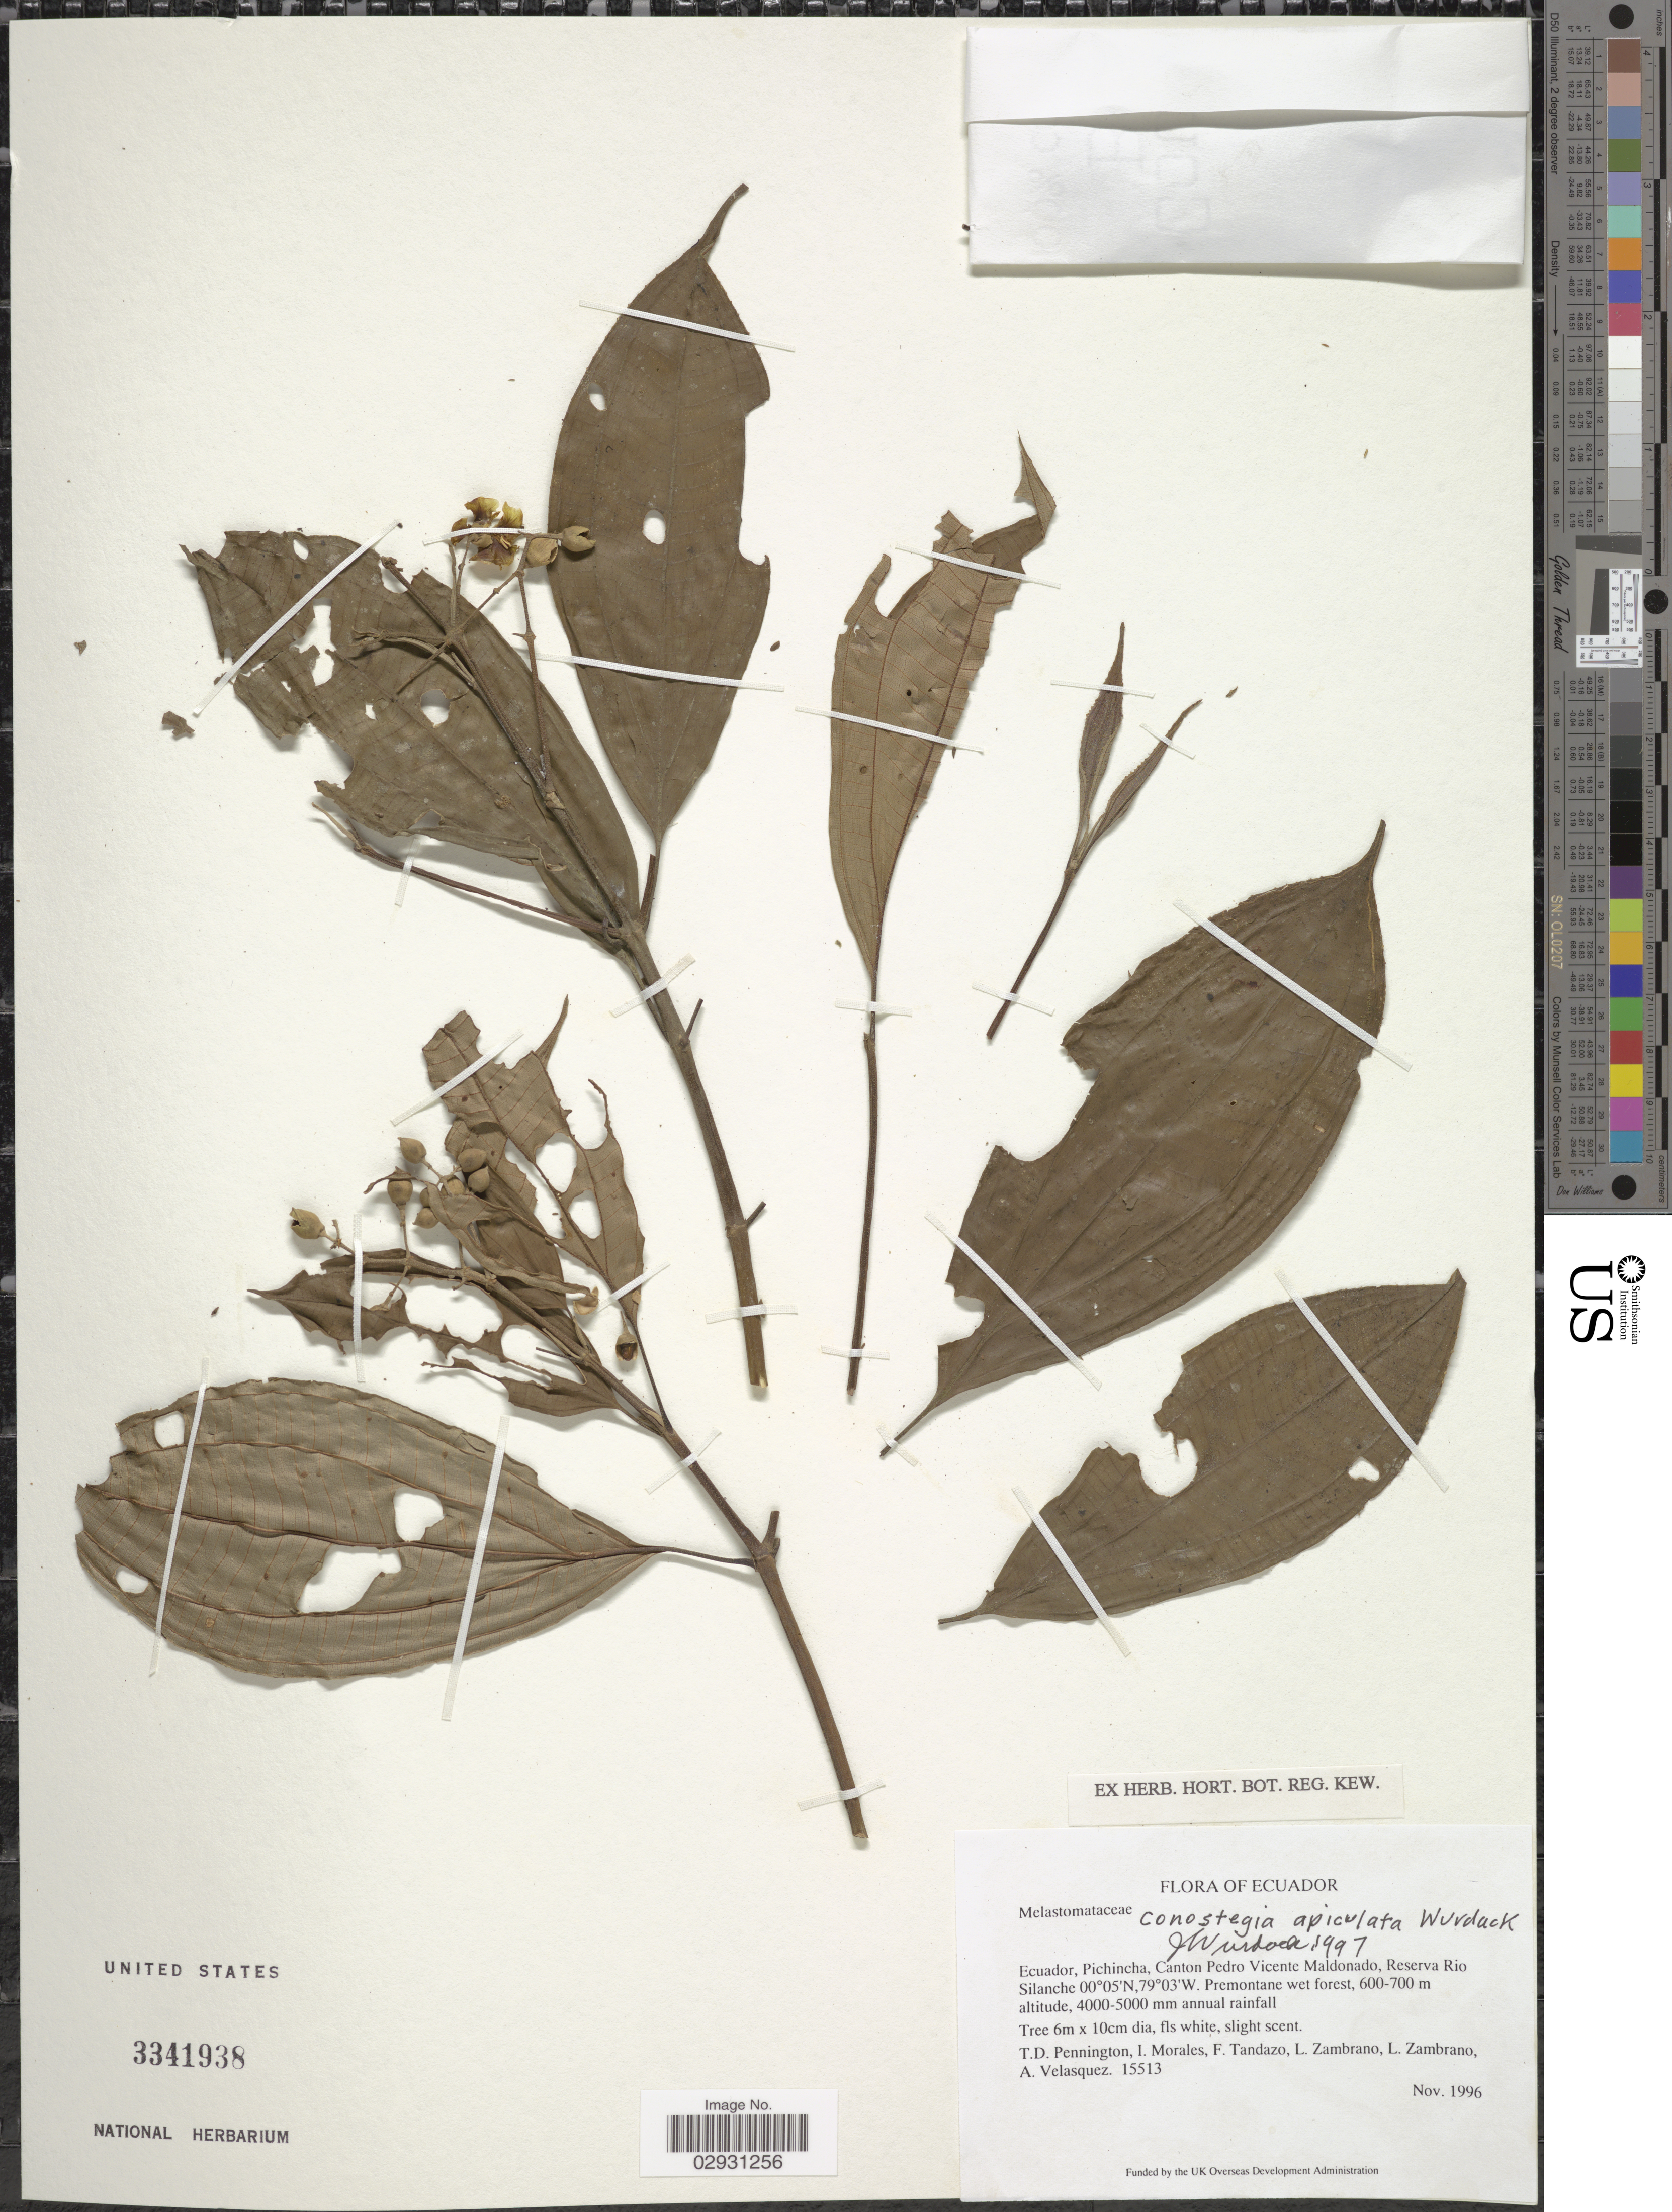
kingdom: Plantae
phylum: Tracheophyta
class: Magnoliopsida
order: Myrtales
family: Melastomataceae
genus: Conostegia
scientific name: Conostegia apiculata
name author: Wurdack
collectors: T. D. Pennington, I. Morales, F. Tandazo, L. Zambrano & et al.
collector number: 15513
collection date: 1996-11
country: Ecuador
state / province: Pichincha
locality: Canton Pedro Vicente Maldonado, Reserva Rio Silanche.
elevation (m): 600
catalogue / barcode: US 3341938